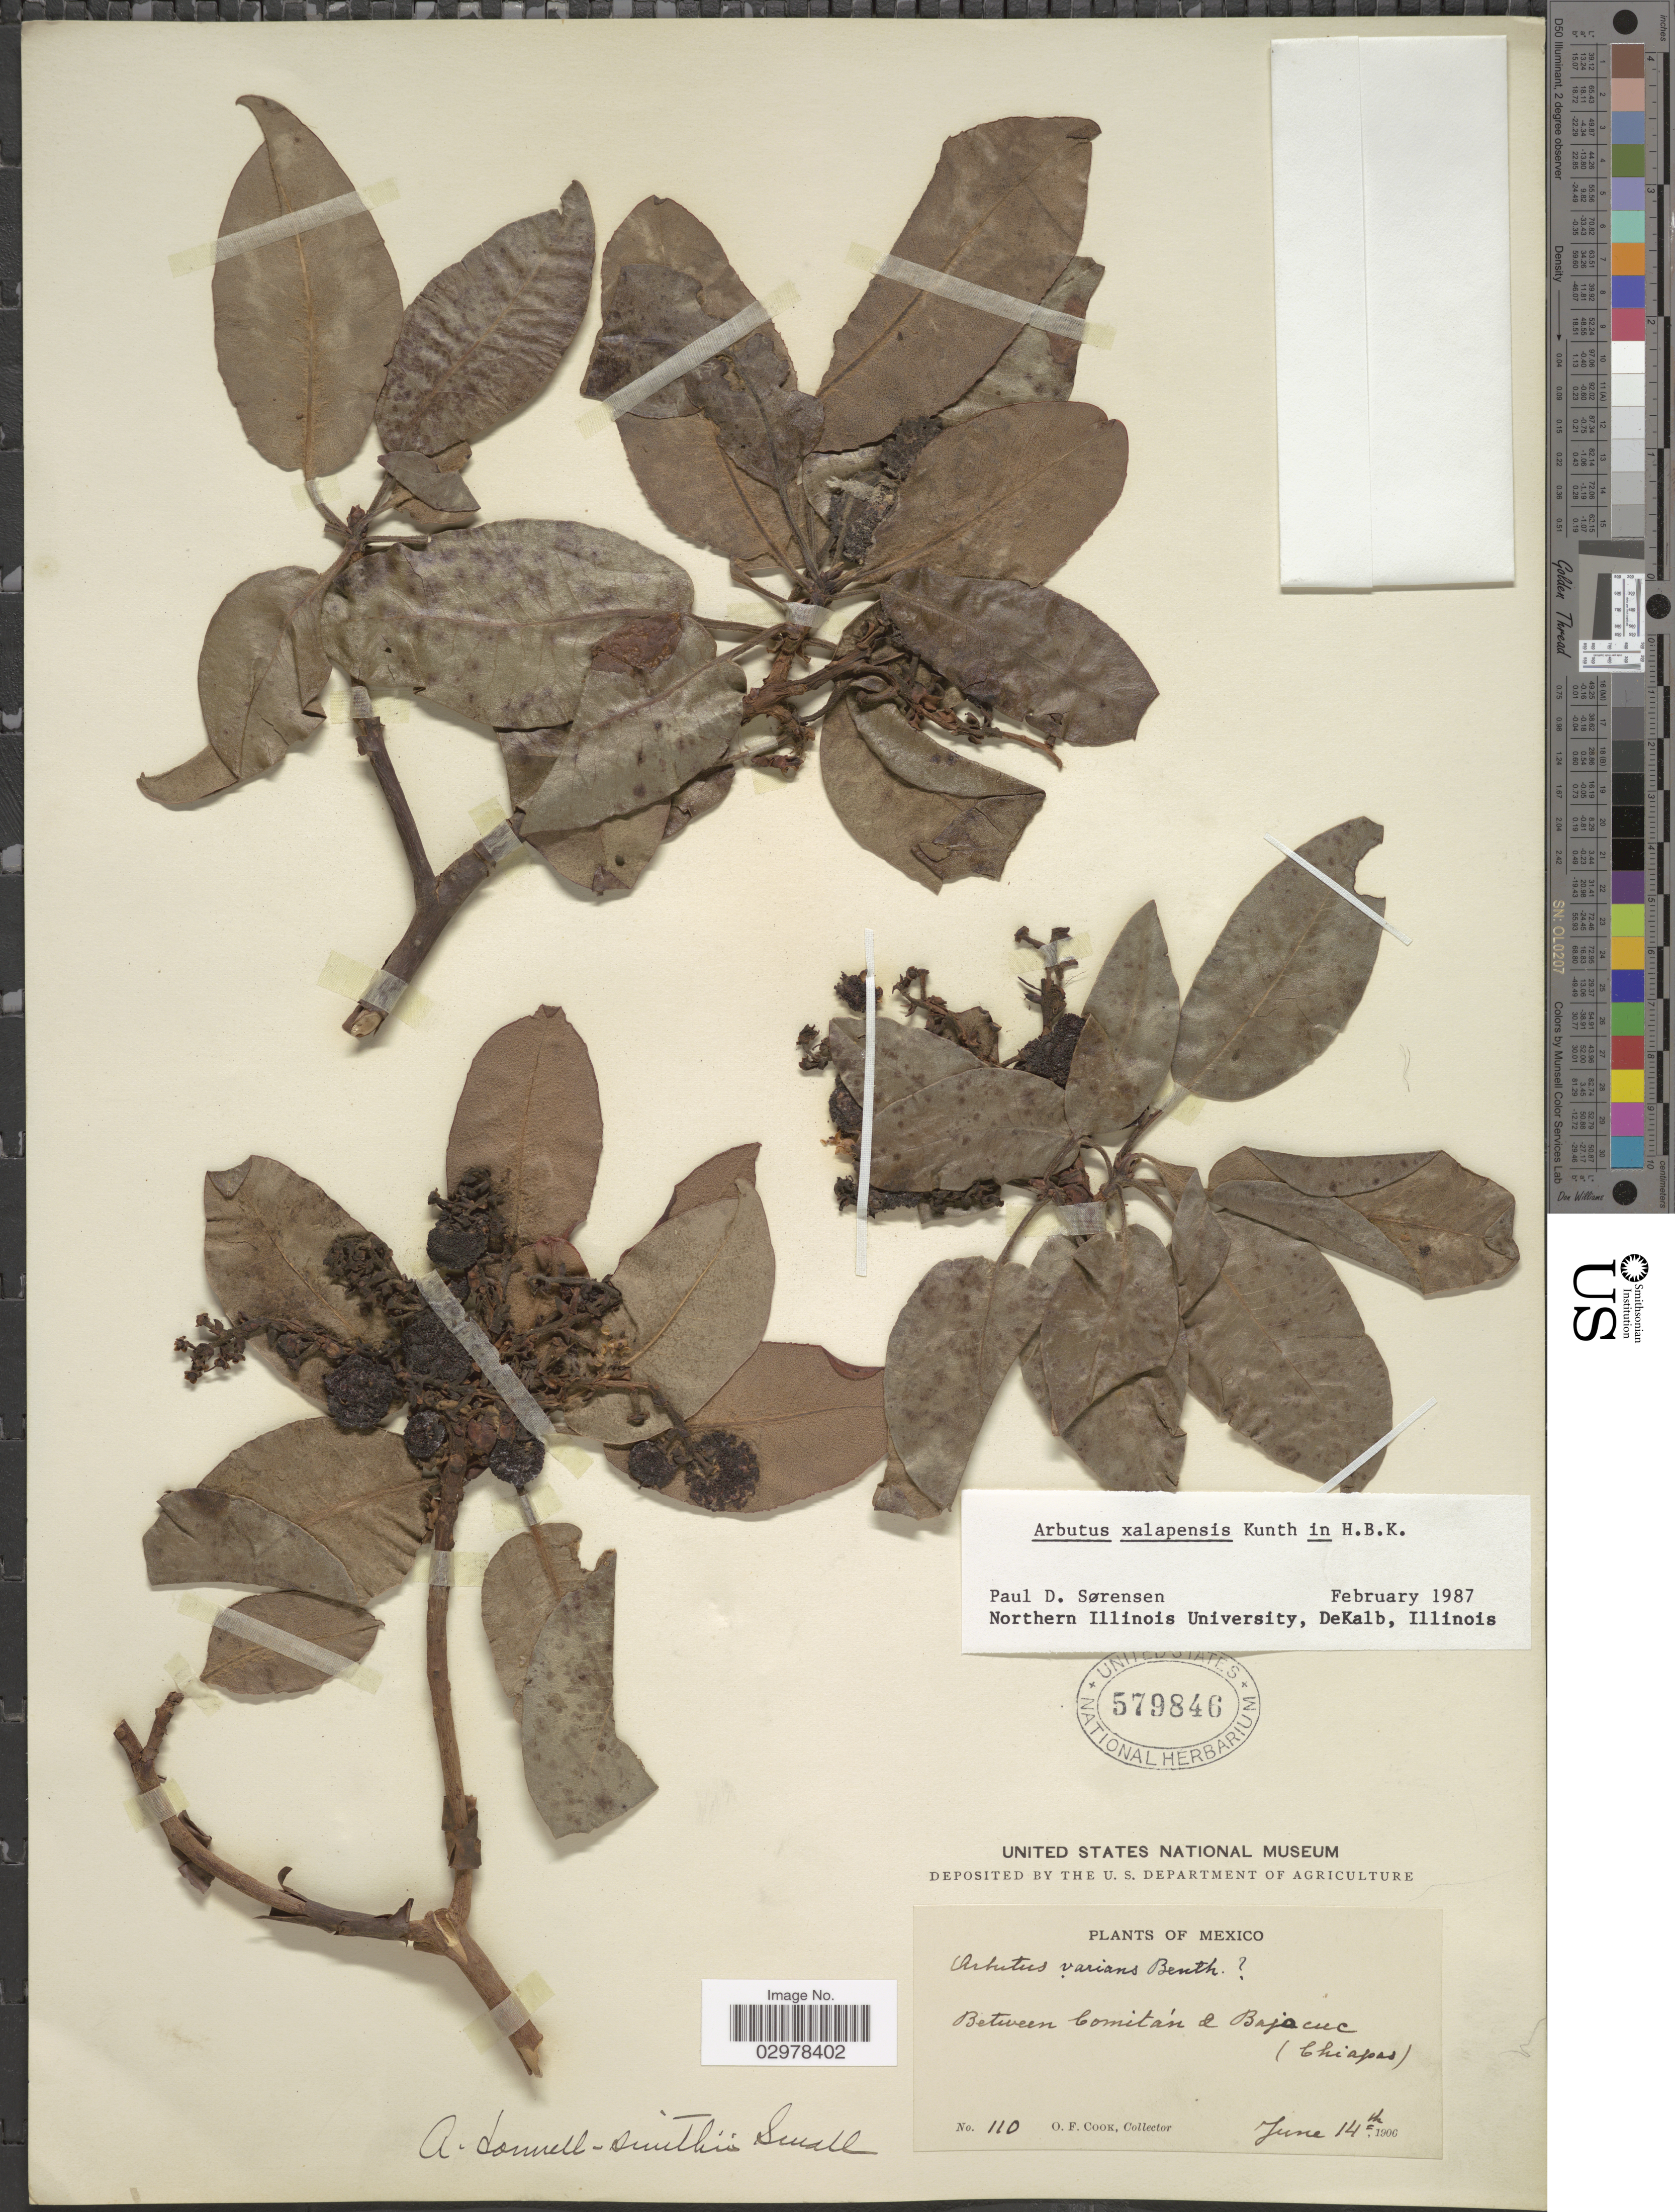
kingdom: Plantae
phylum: Tracheophyta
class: Magnoliopsida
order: Ericales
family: Ericaceae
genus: Arbutus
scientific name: Arbutus xalapensis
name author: Kunth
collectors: O. F. Cook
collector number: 110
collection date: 1906-06-14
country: Mexico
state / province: Chiapas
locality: Between Comitán a Bajacuc.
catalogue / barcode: US 579846